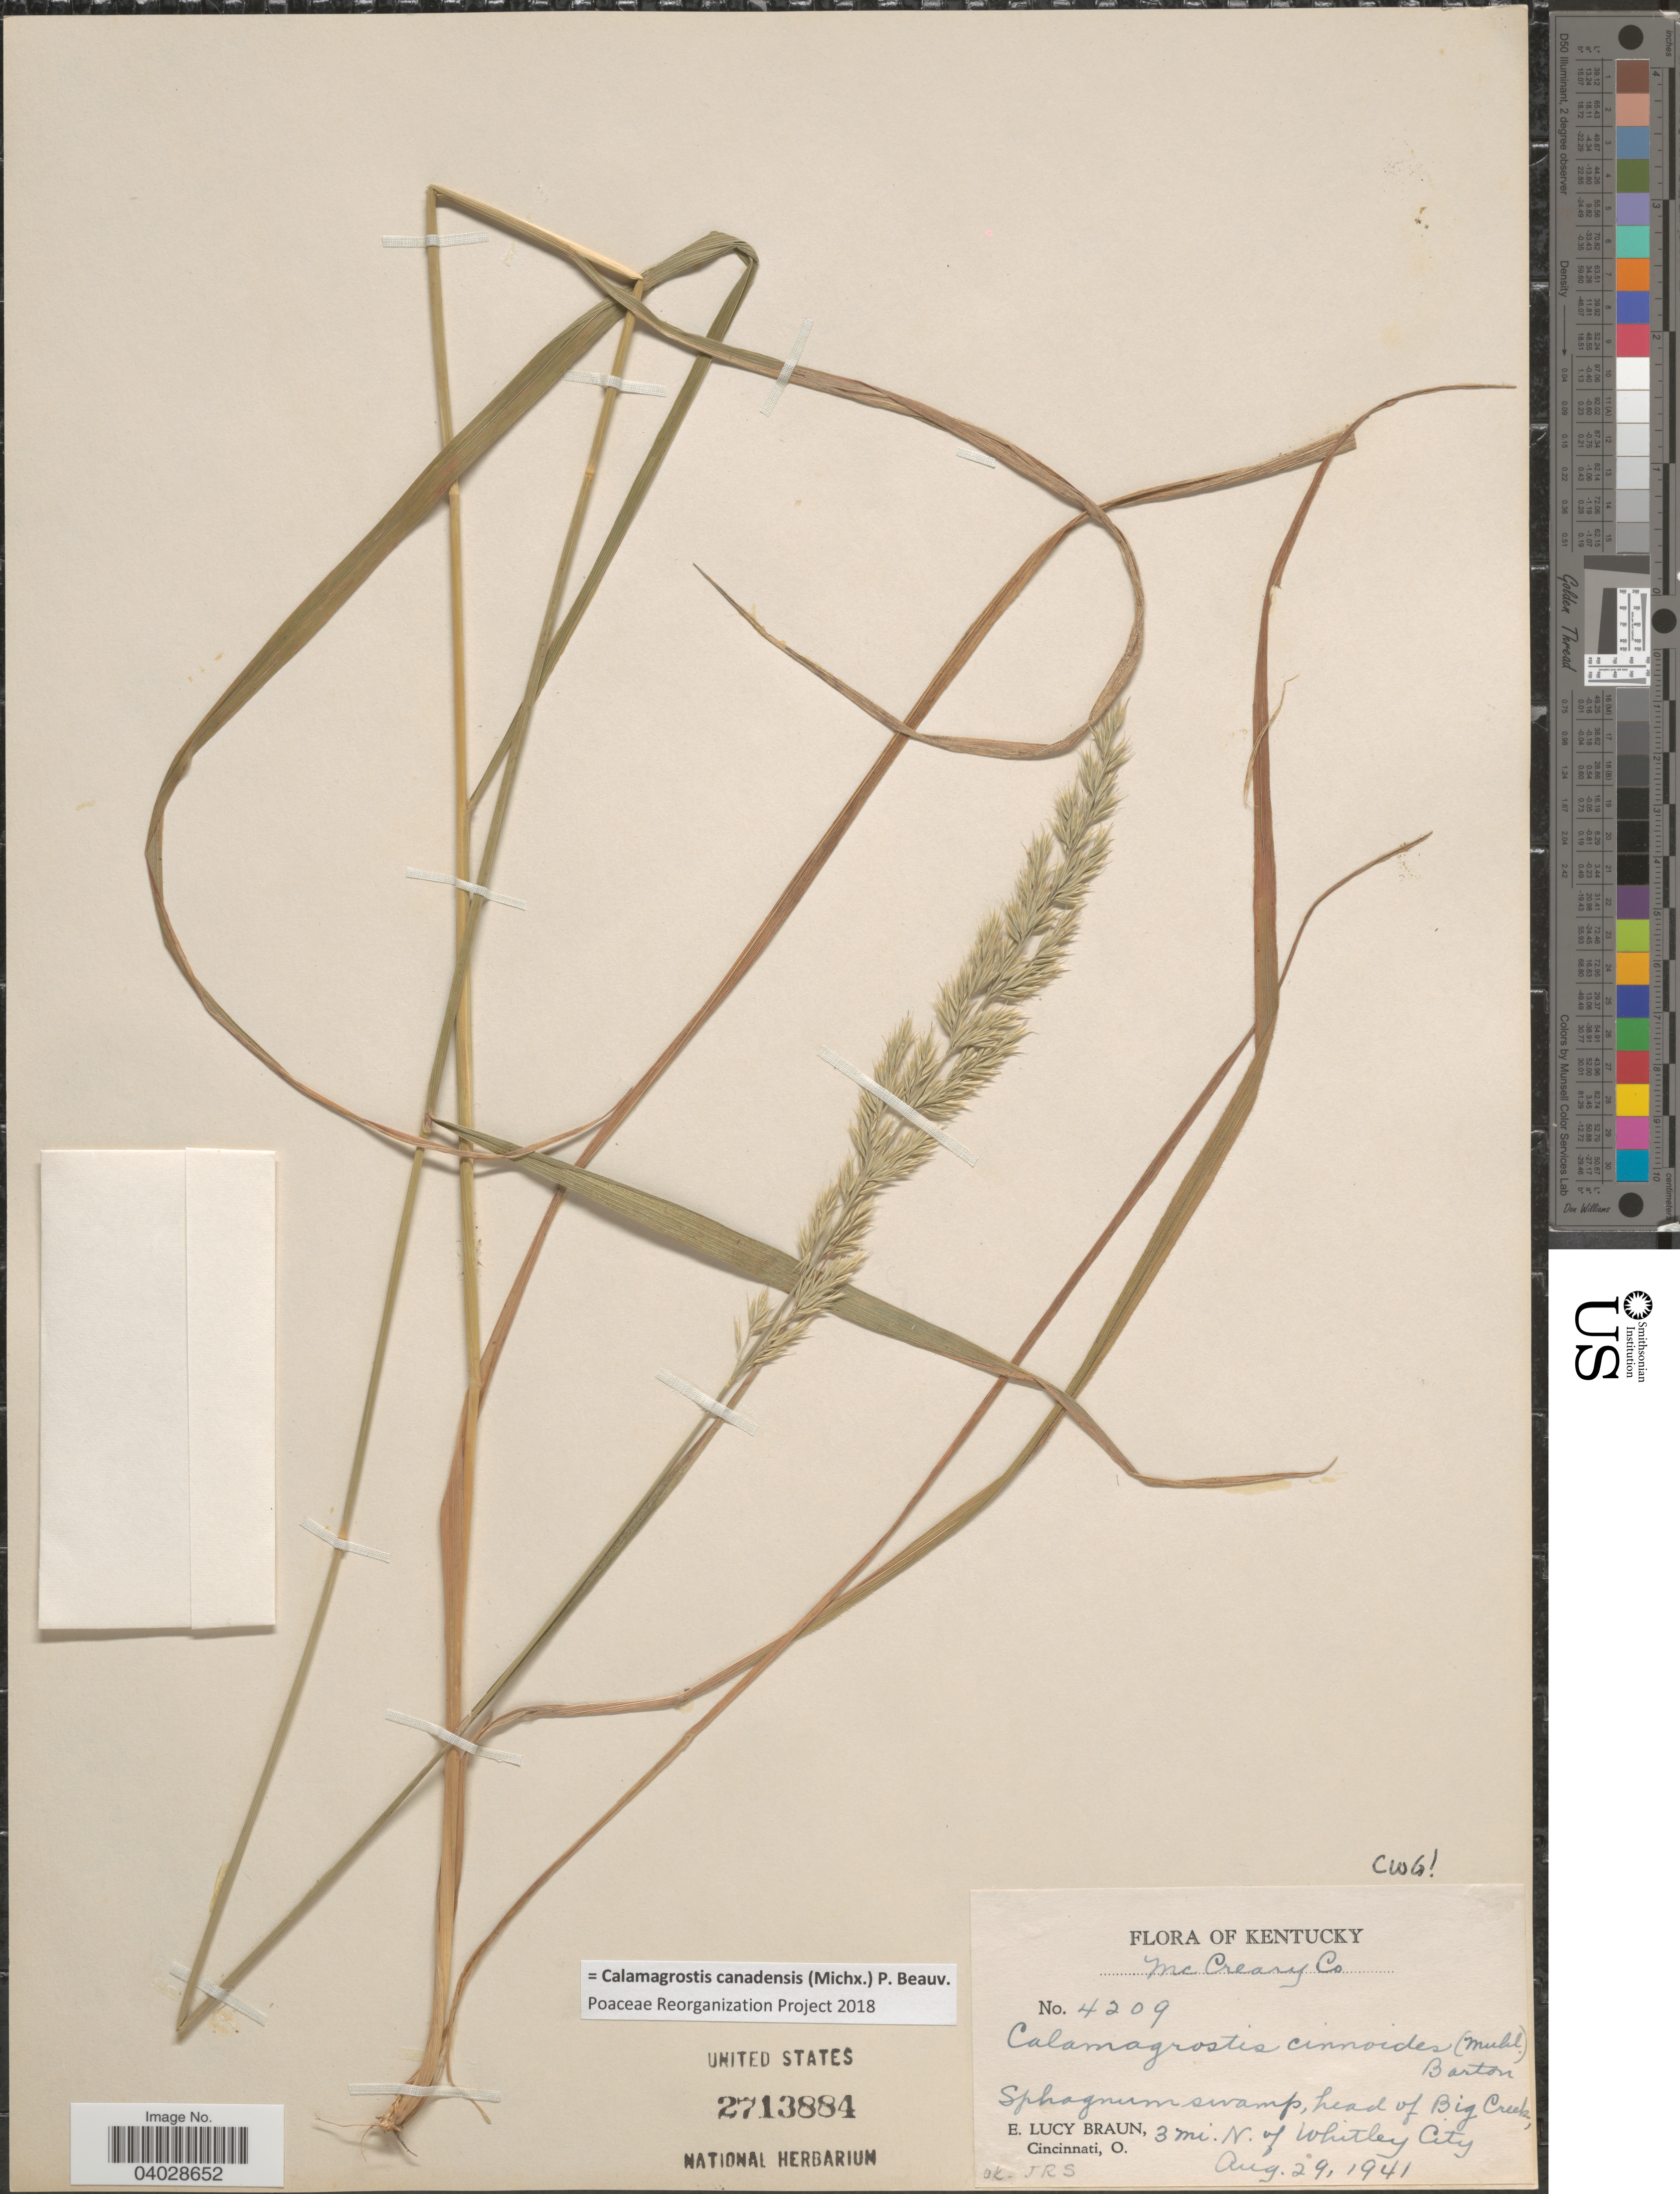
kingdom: Plantae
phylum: Tracheophyta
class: Liliopsida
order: Poales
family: Poaceae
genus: Calamagrostis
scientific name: Calamagrostis canadensis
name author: (Michx.) P. Beauv.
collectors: E. L. Braun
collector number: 4209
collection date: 1941-08-29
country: United States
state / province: Kentucky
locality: McCreary Co. Sphagnum swamp, head of Big Creek, 3 mi. N. of Whitley City.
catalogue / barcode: US 2713884